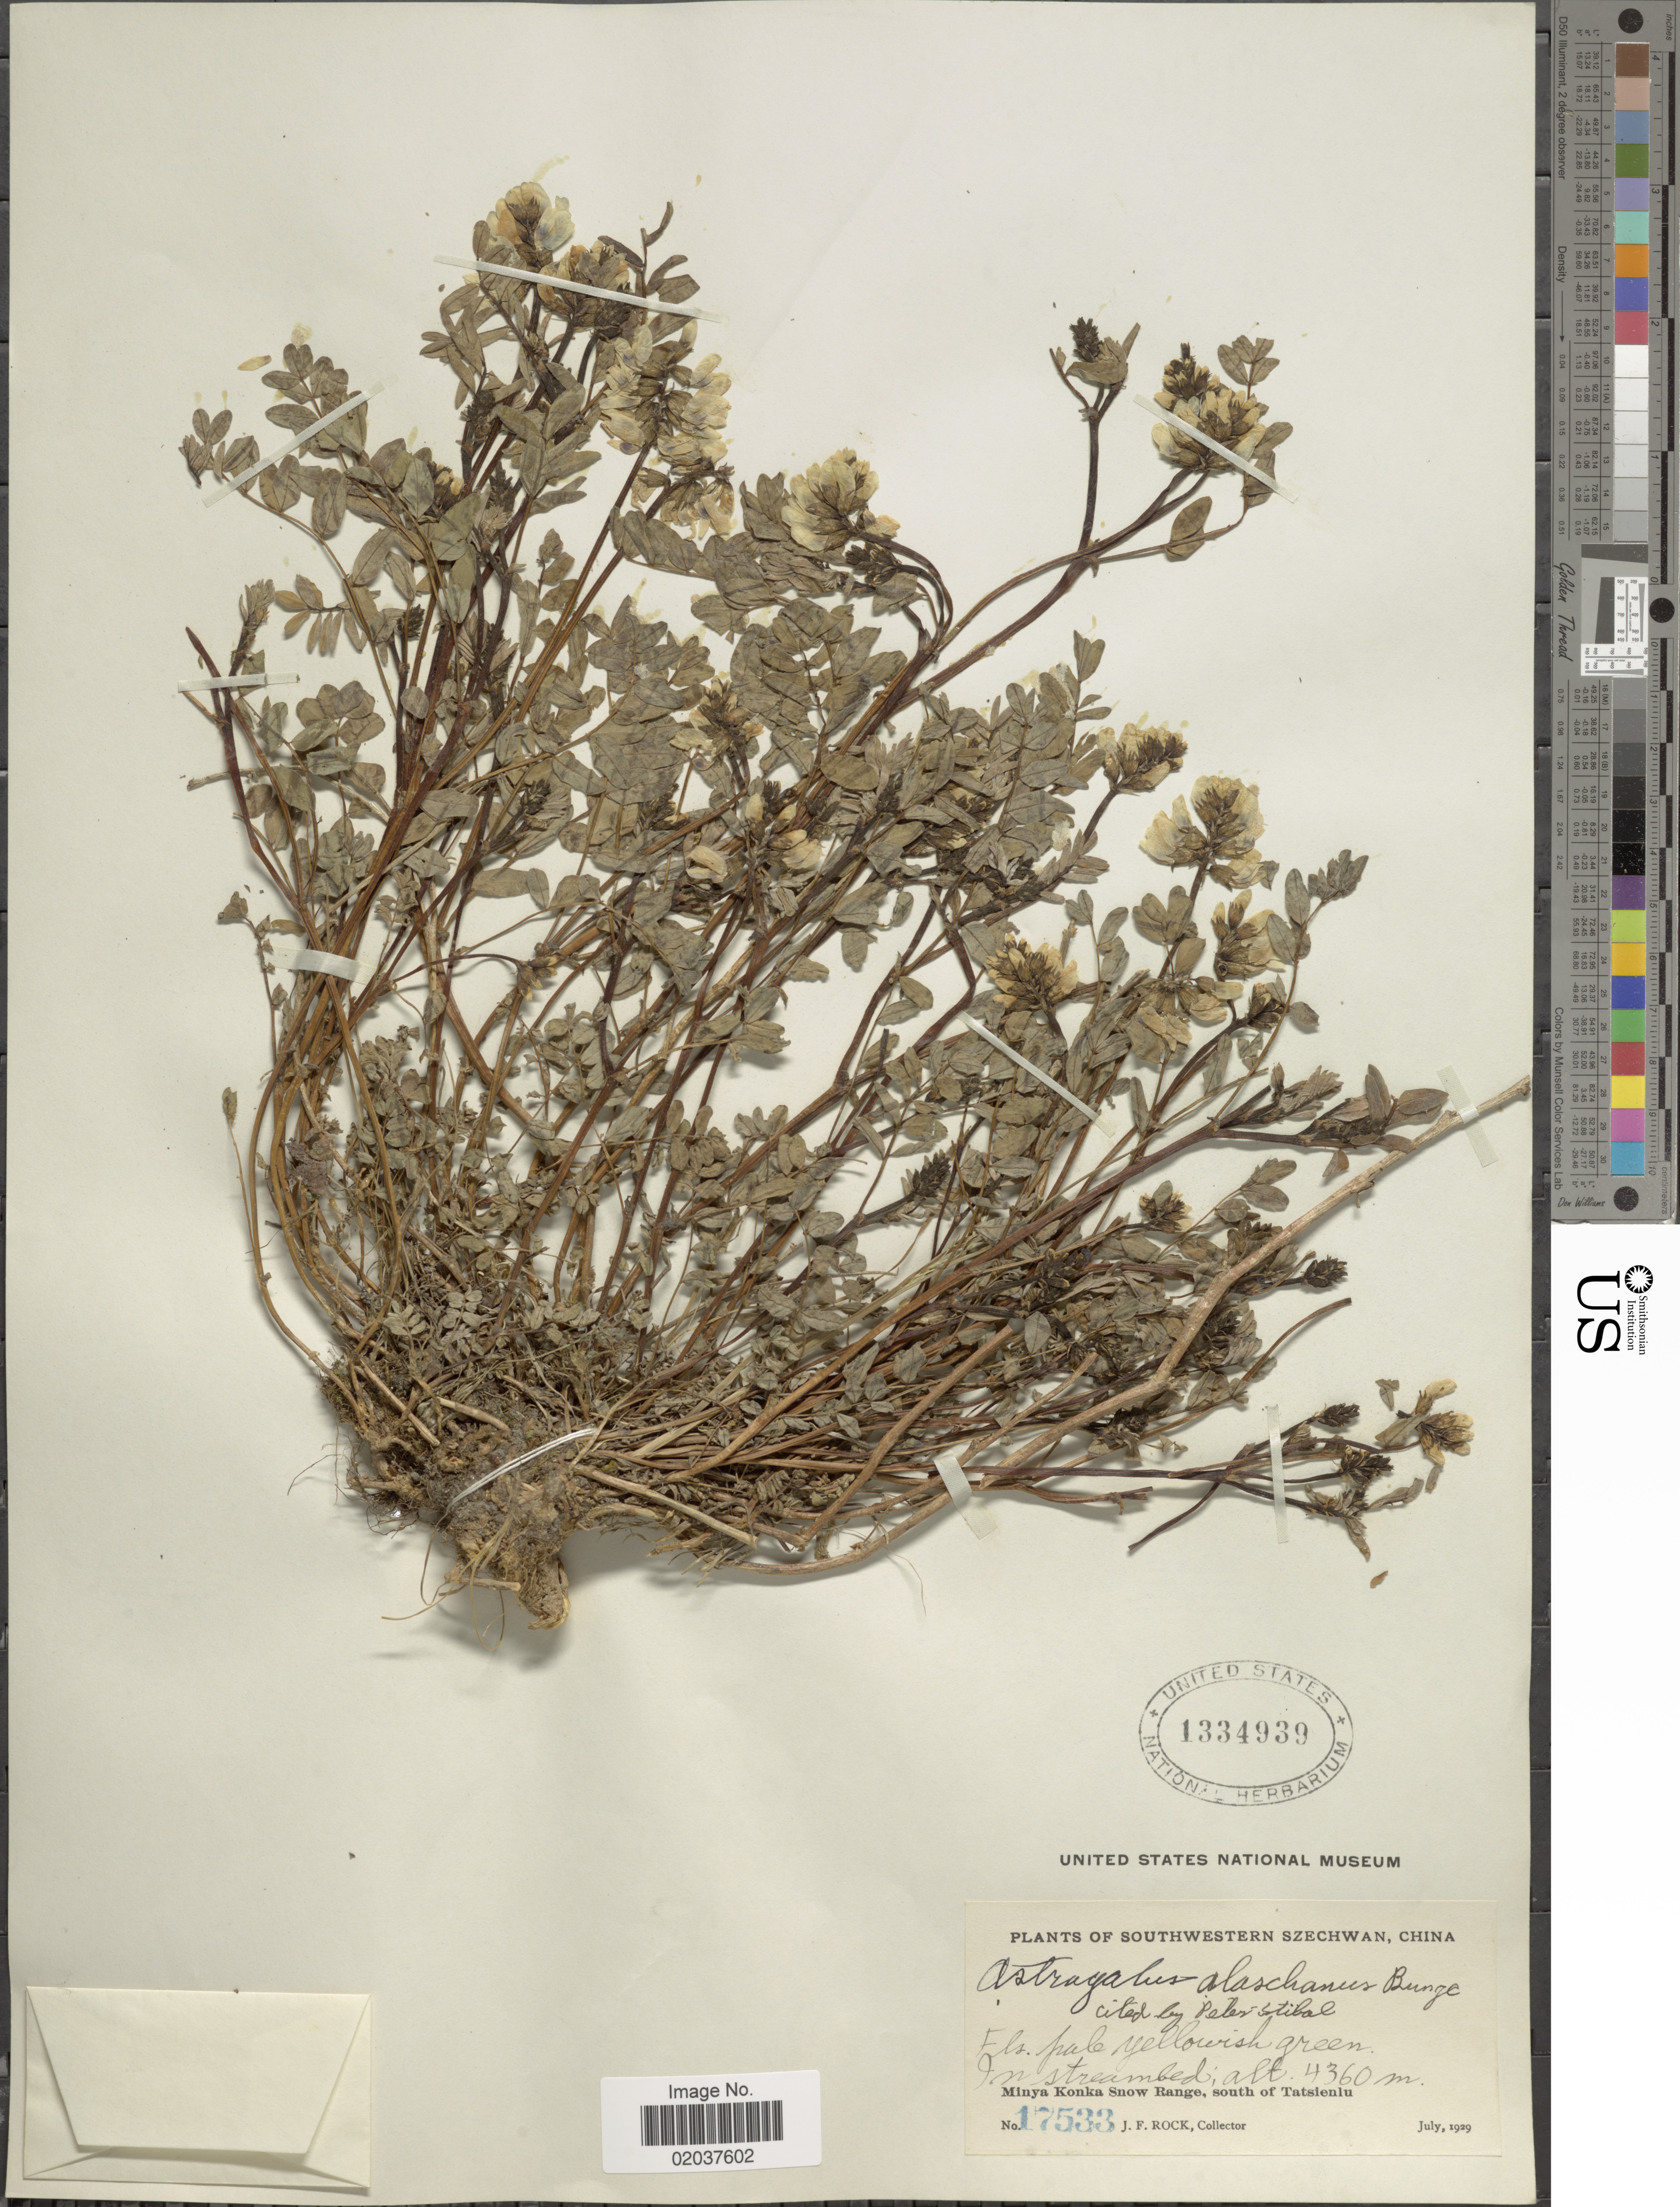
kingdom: Plantae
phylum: Tracheophyta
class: Magnoliopsida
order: Fabales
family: Fabaceae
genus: Astragalus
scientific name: Astragalus alaschanus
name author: Bunge ex Maxim.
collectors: J. Rock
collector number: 17533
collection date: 1929-07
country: China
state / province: Sichuan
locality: Southwestern Szechwan, Minya Konka Snow Range, south of Tatsienlu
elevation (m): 4360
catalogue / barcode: US 1334939